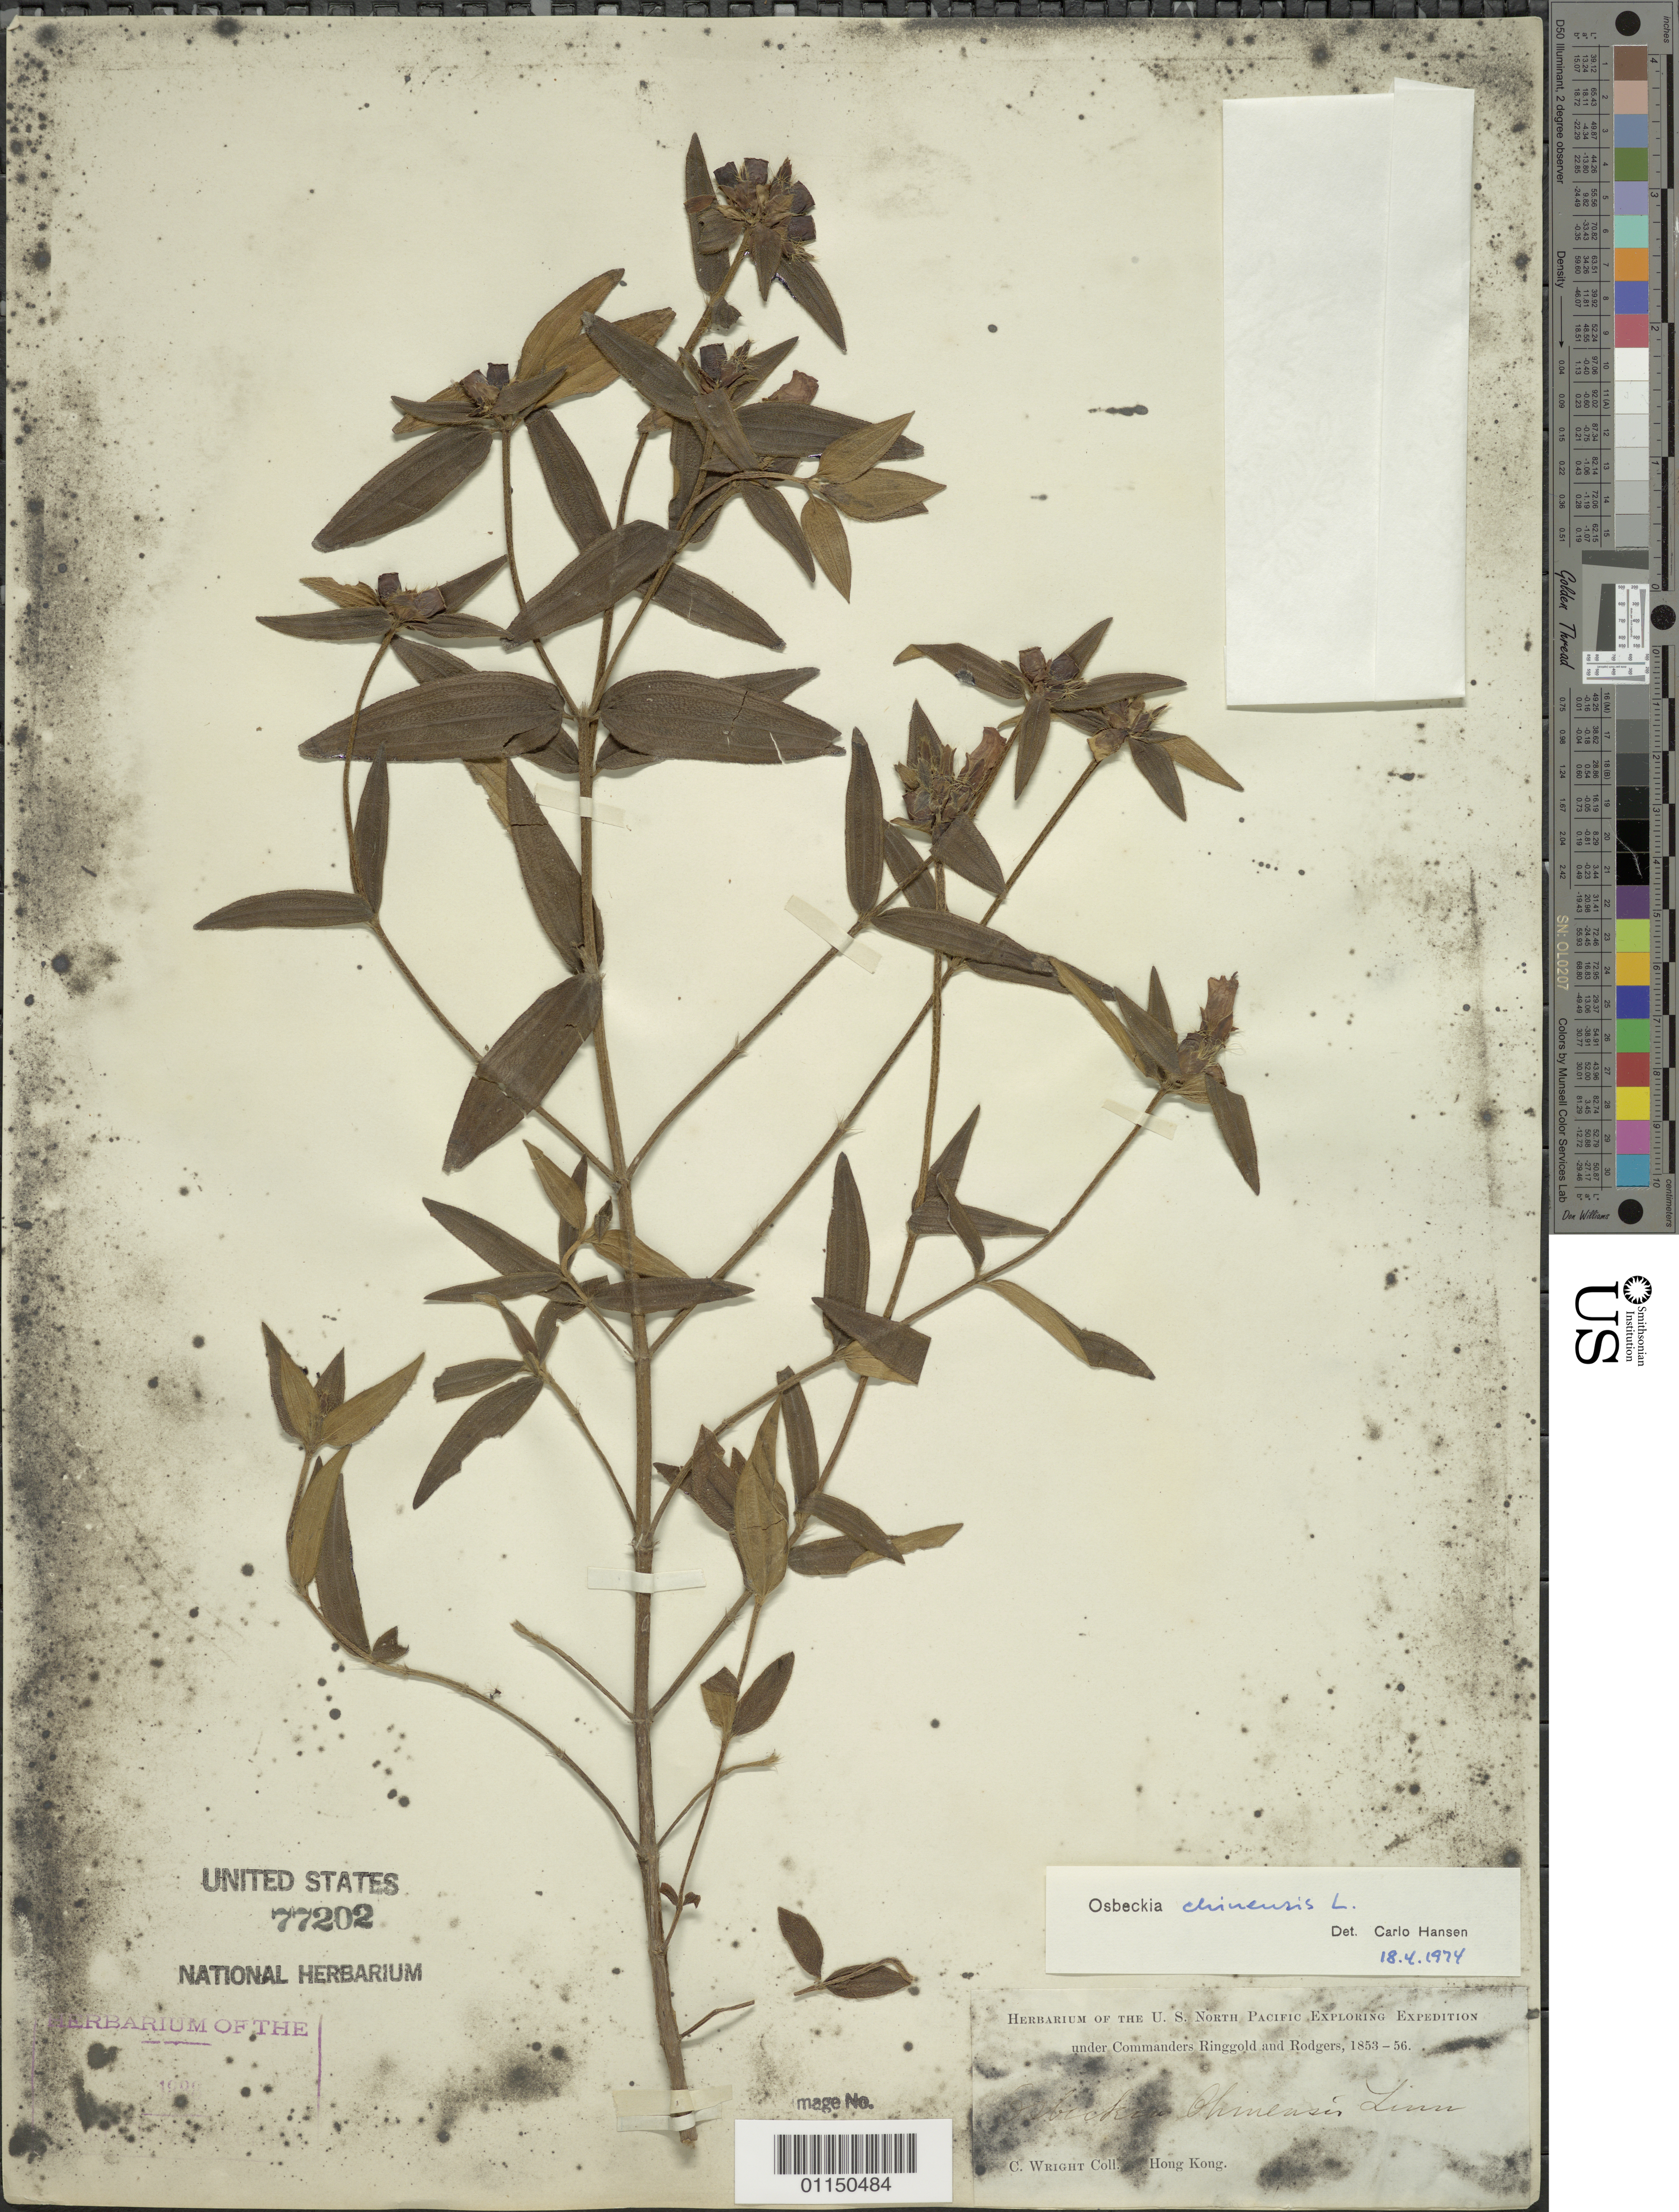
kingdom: Plantae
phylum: Tracheophyta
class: Magnoliopsida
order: Myrtales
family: Melastomataceae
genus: Osbeckia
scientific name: Osbeckia chinensis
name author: L.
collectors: C. Wright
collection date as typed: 1853 to -- -- 1856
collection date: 1853/1856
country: China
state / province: Hong Kong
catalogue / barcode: US 77202